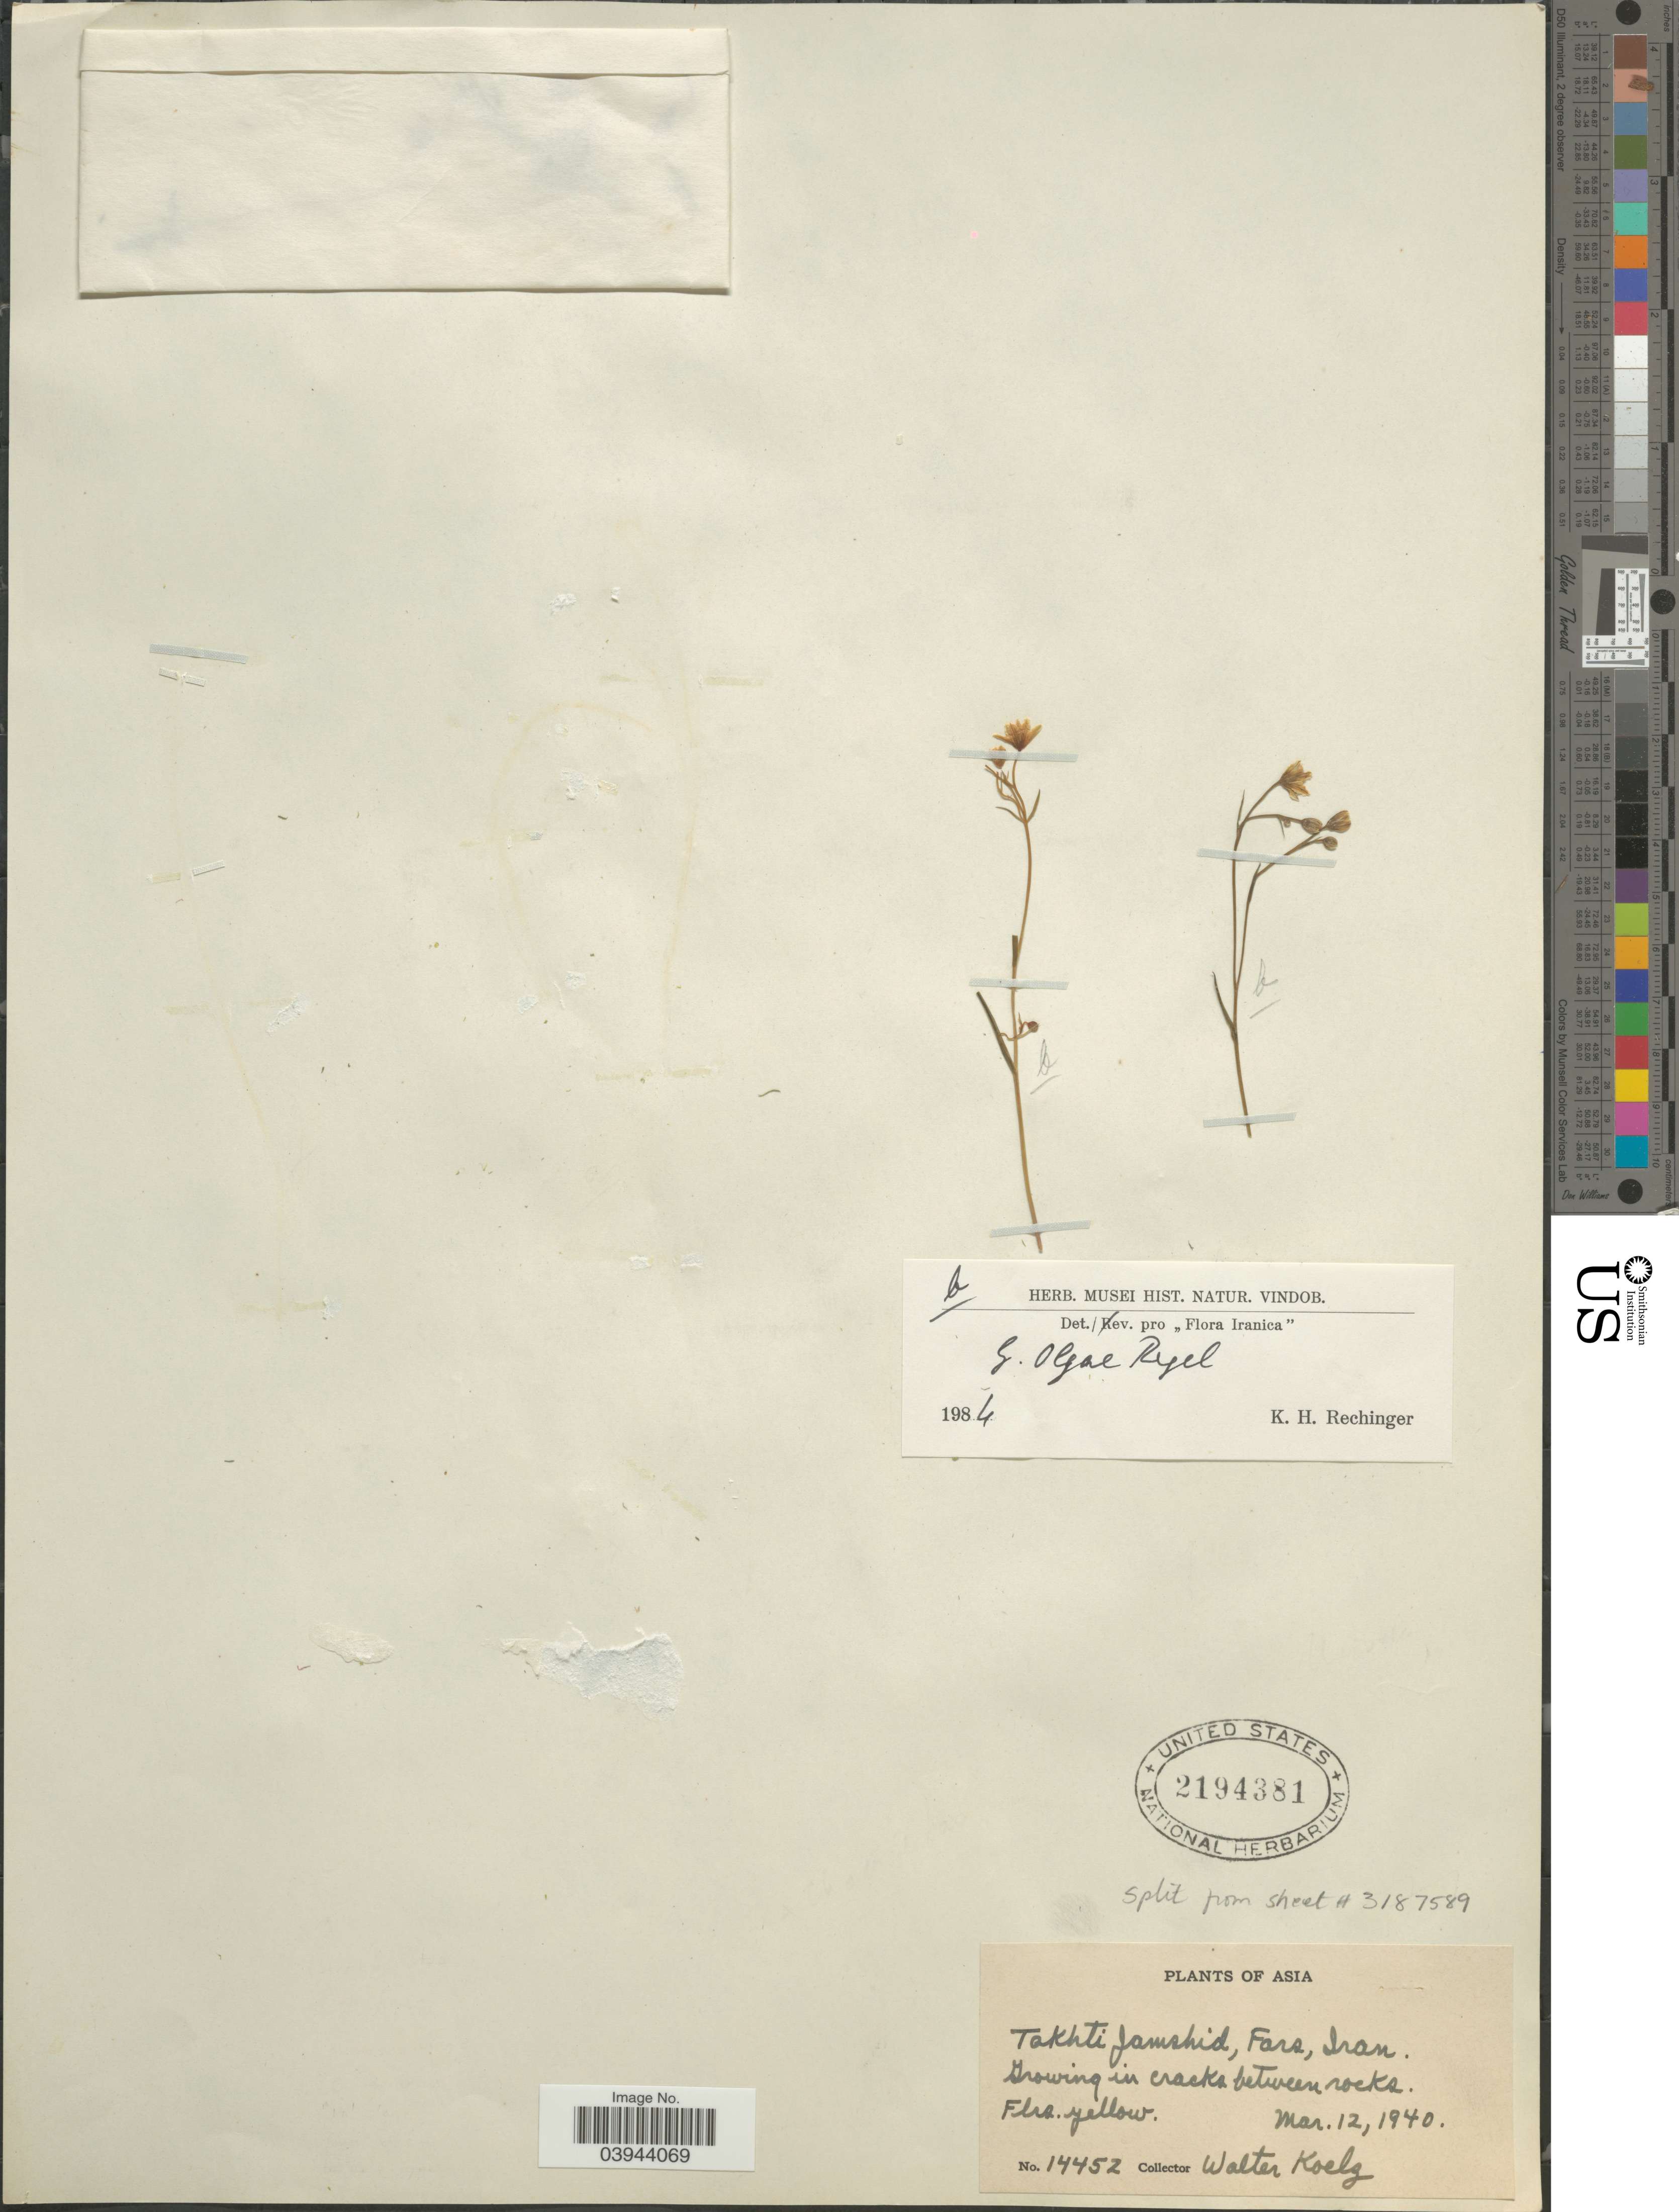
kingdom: Plantae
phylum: Tracheophyta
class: Liliopsida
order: Liliales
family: Liliaceae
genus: Gagea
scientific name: Gagea olgae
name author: Regel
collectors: W. N. Koelz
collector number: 14452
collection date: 1940-03-12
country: Iran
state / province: Fars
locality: Takhti Jamshid.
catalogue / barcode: US 2194381